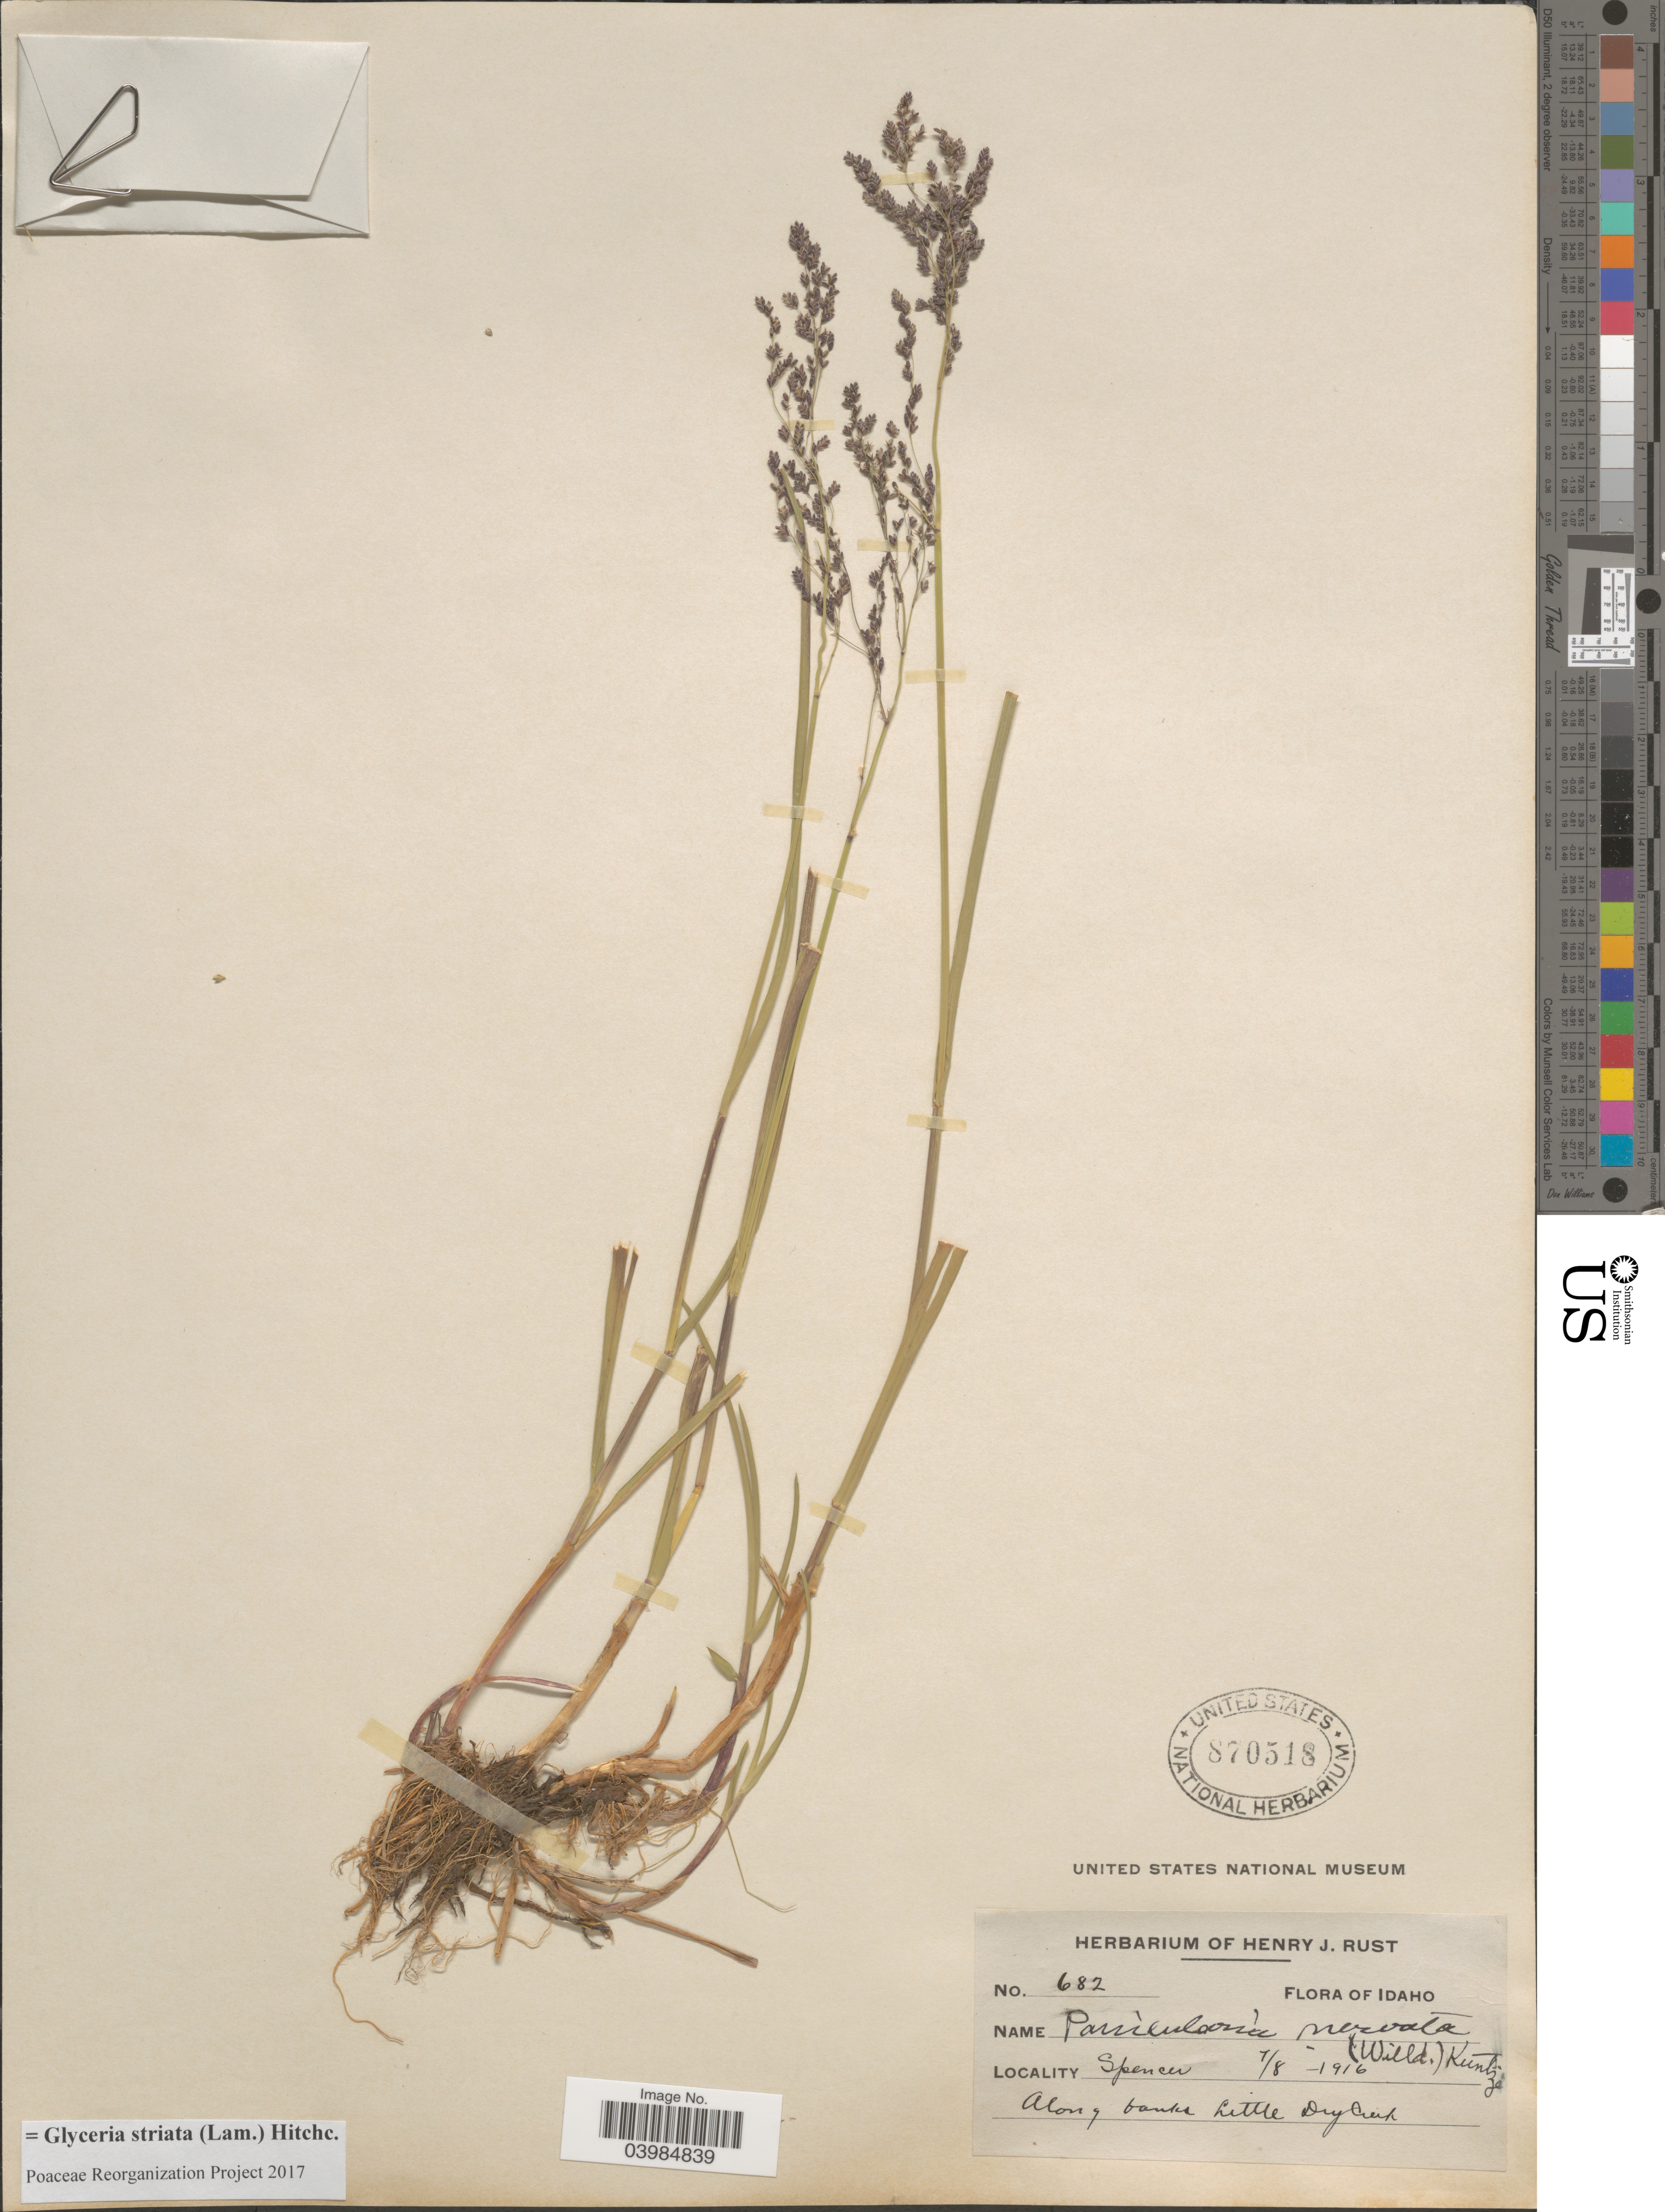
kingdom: Plantae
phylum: Tracheophyta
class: Liliopsida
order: Poales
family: Poaceae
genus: Glyceria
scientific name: Glyceria striata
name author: (Lam.) Hitchc.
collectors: ex herb. Henry J. Rust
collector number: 682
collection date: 1916-07-08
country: United States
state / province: Idaho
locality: Spencer. Along banks Little Dry Creek.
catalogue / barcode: US 870518